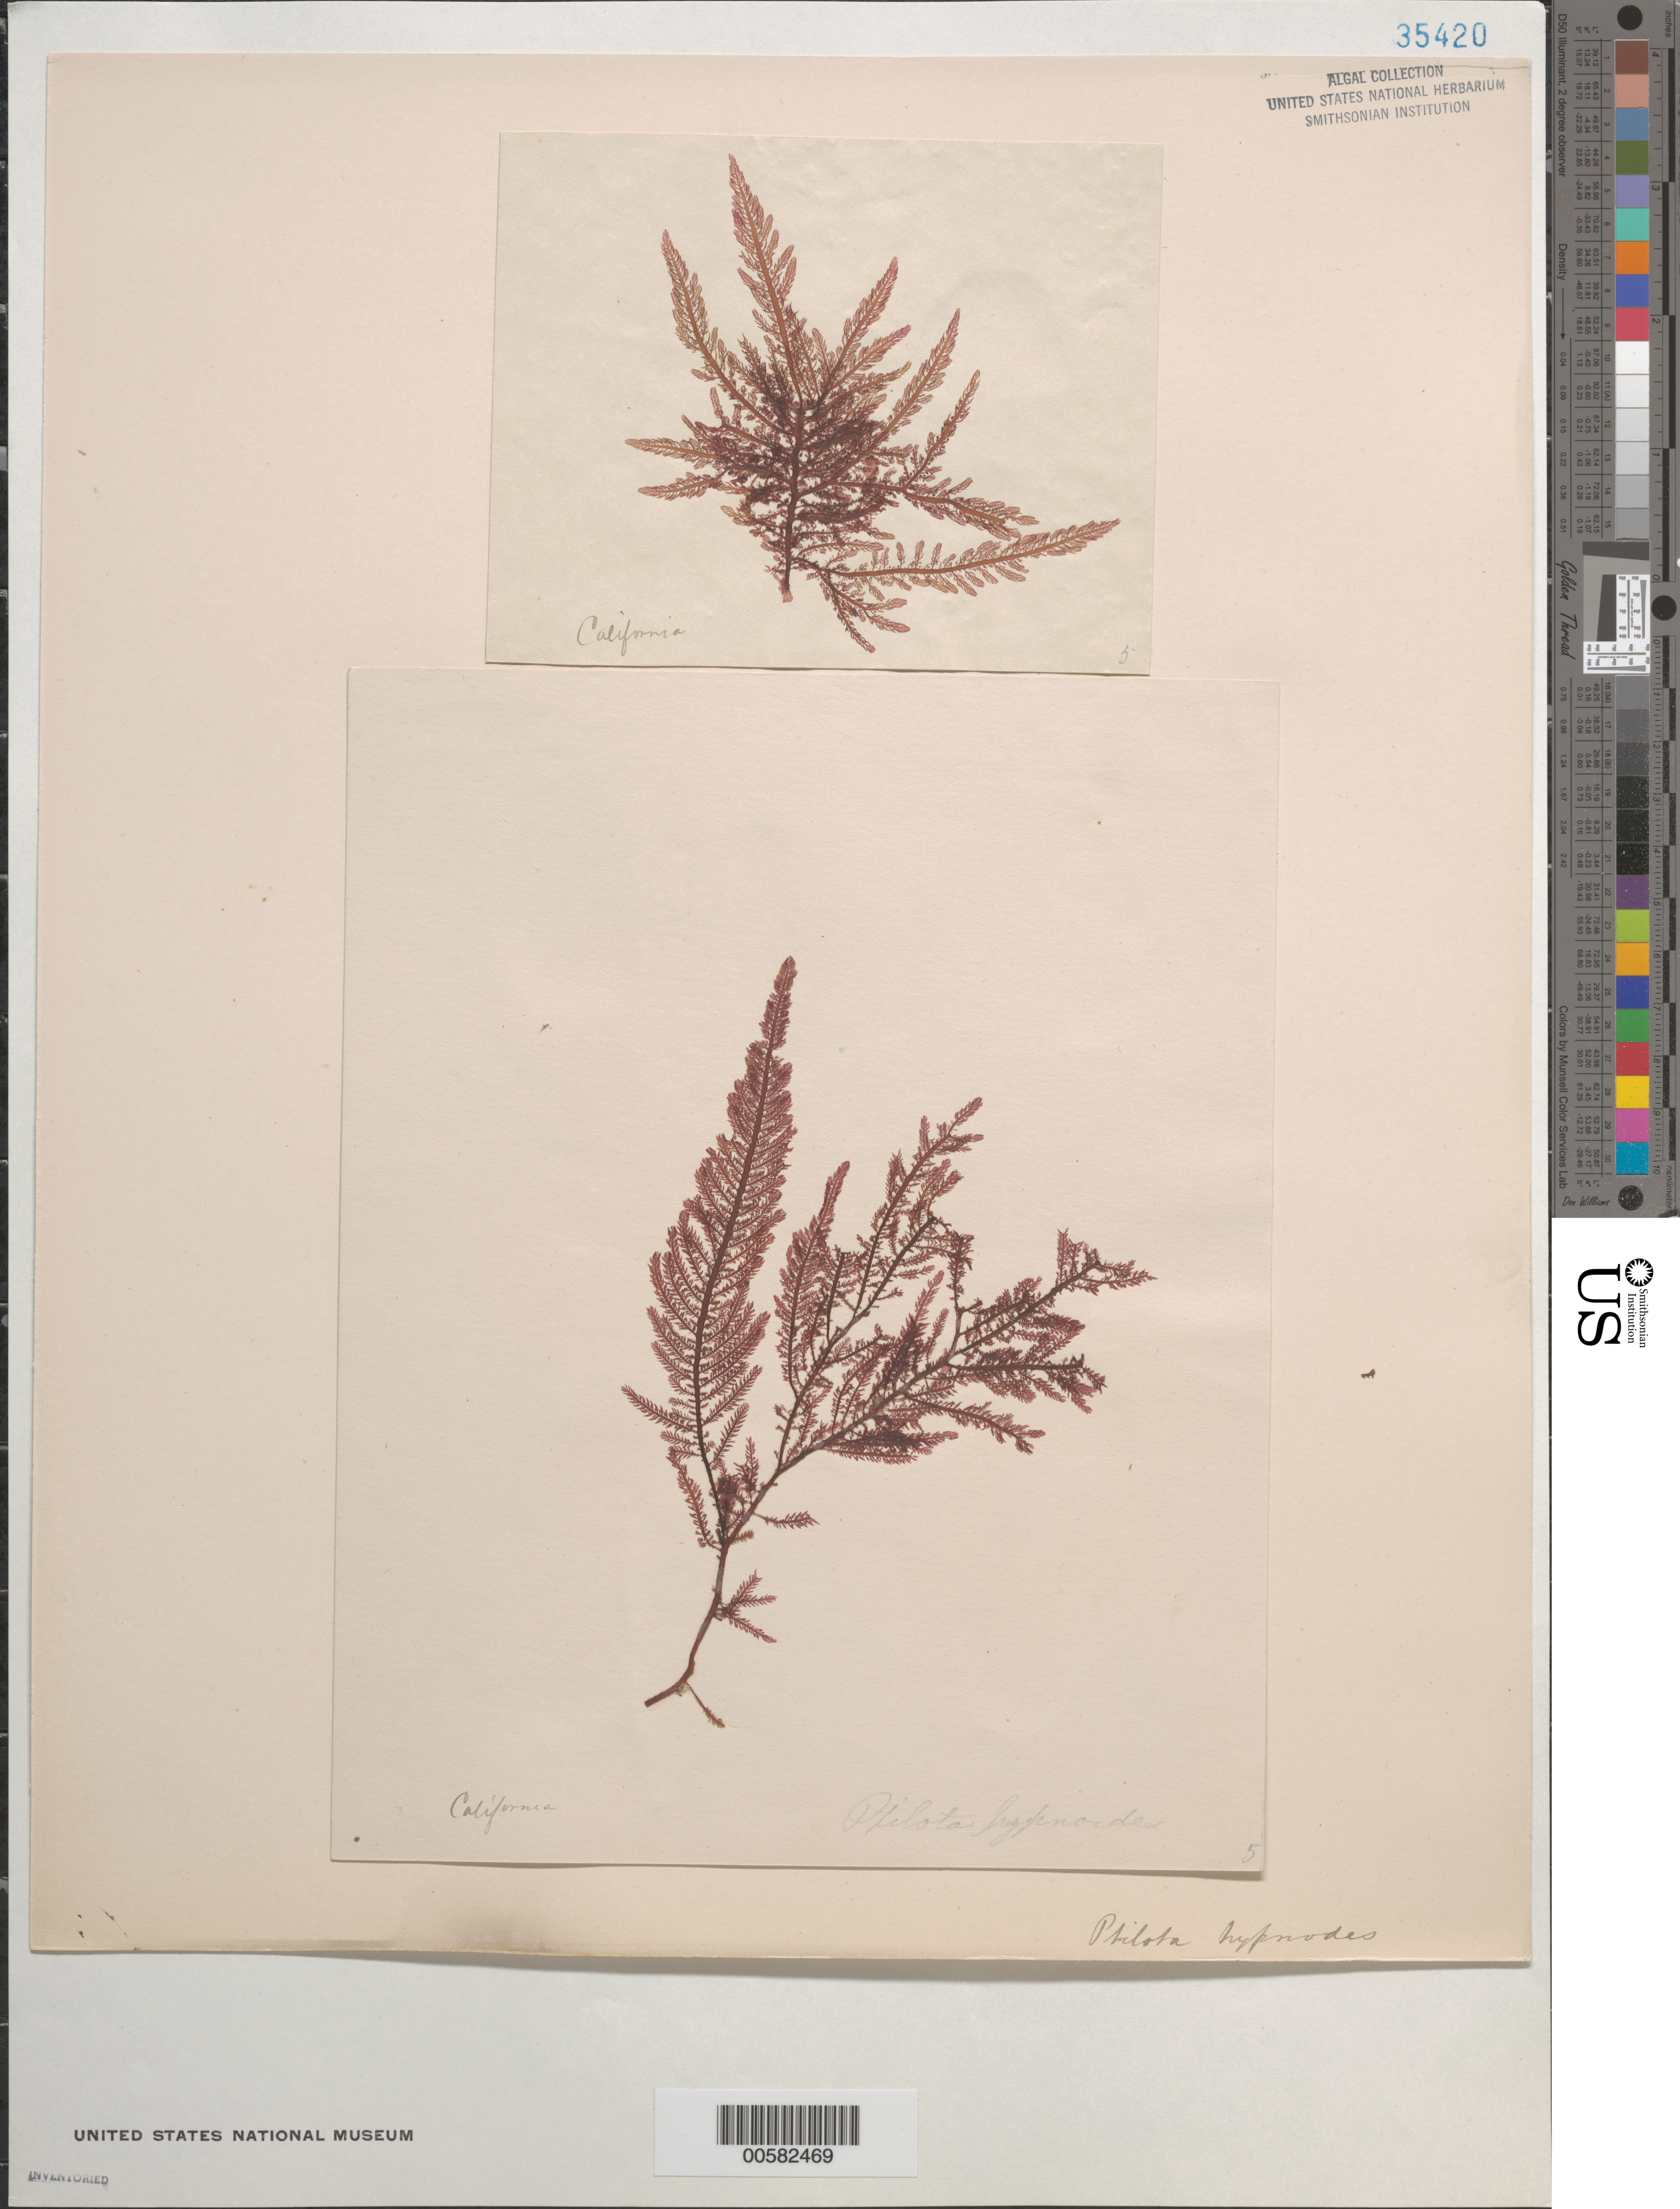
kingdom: Plantae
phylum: Rhodophyta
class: Florideophyceae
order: Ceramiales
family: Wrangeliaceae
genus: Ptilota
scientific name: Ptilota hypnoides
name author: Harv. in Hook. & Arn.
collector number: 5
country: United States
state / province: California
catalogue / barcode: US 35420